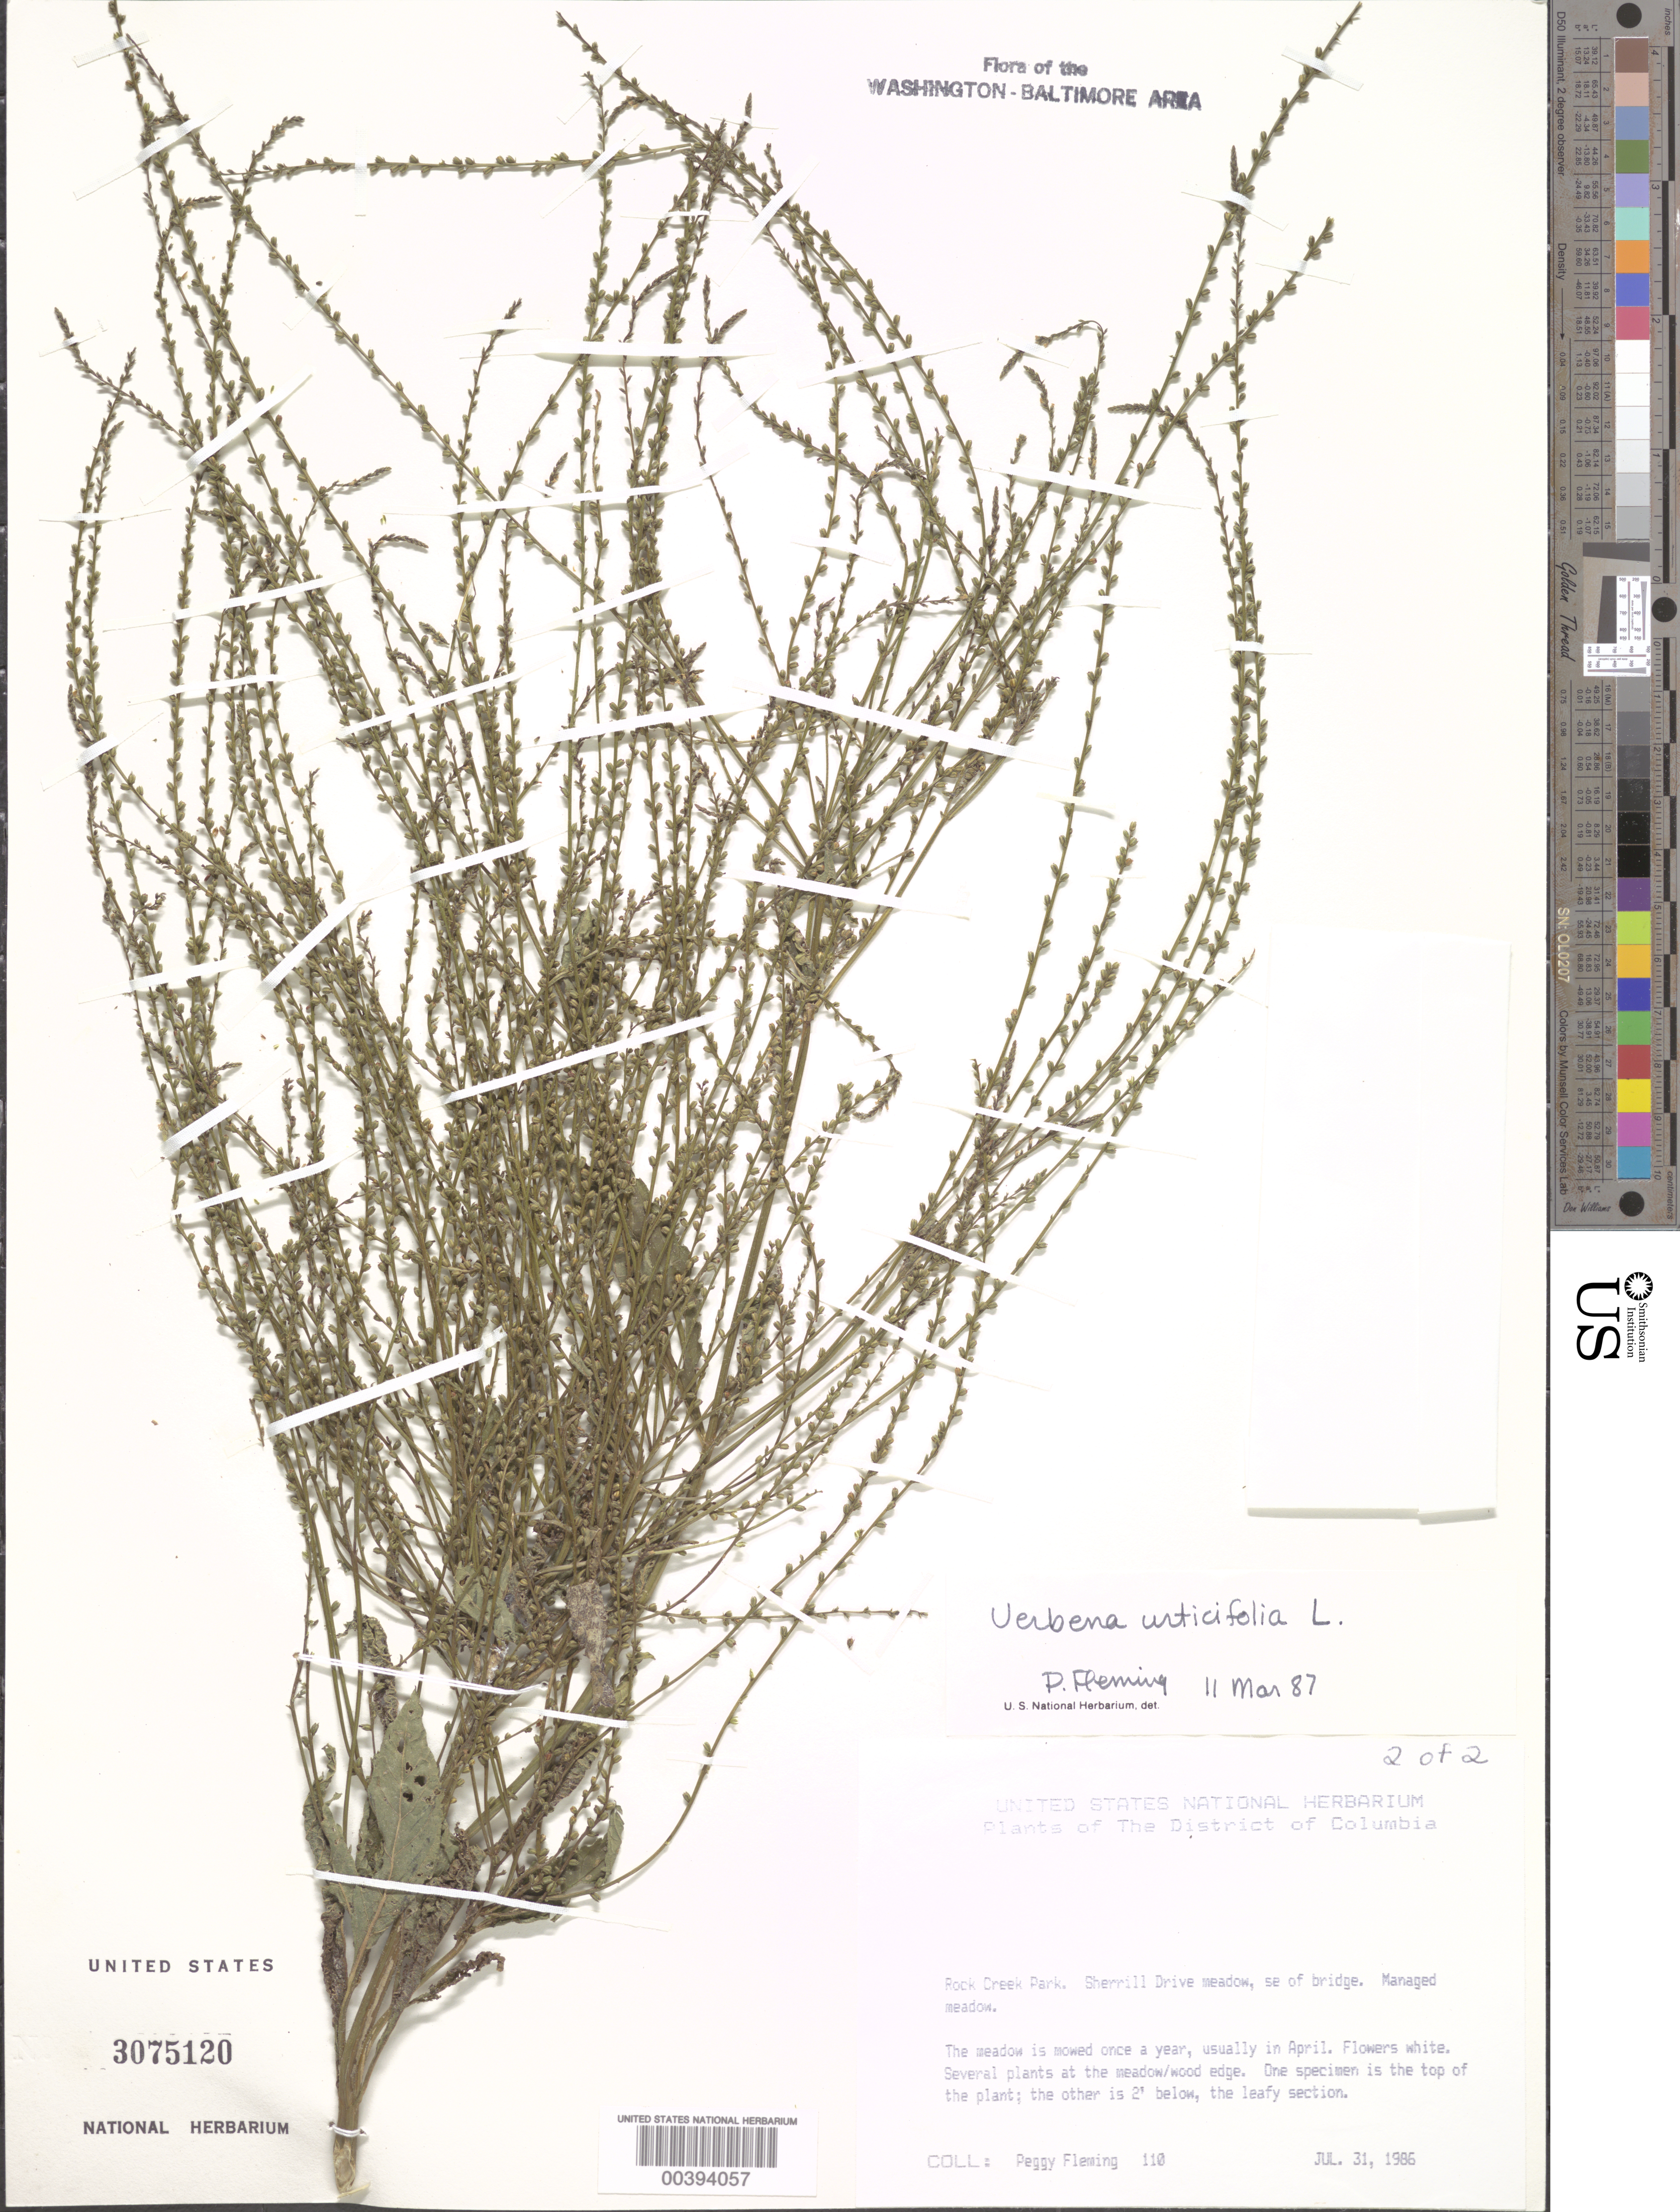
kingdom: Plantae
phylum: Tracheophyta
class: Magnoliopsida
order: Lamiales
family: Verbenaceae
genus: Verbena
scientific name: Verbena urticifolia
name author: L.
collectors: P. Fleming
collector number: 110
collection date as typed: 31 Jul 1986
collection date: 1986-07-31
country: United States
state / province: District of Columbia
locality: Rock Creek Park, Sherril Drive Meadow Rock Creek Park and vicinity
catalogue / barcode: US 3075120